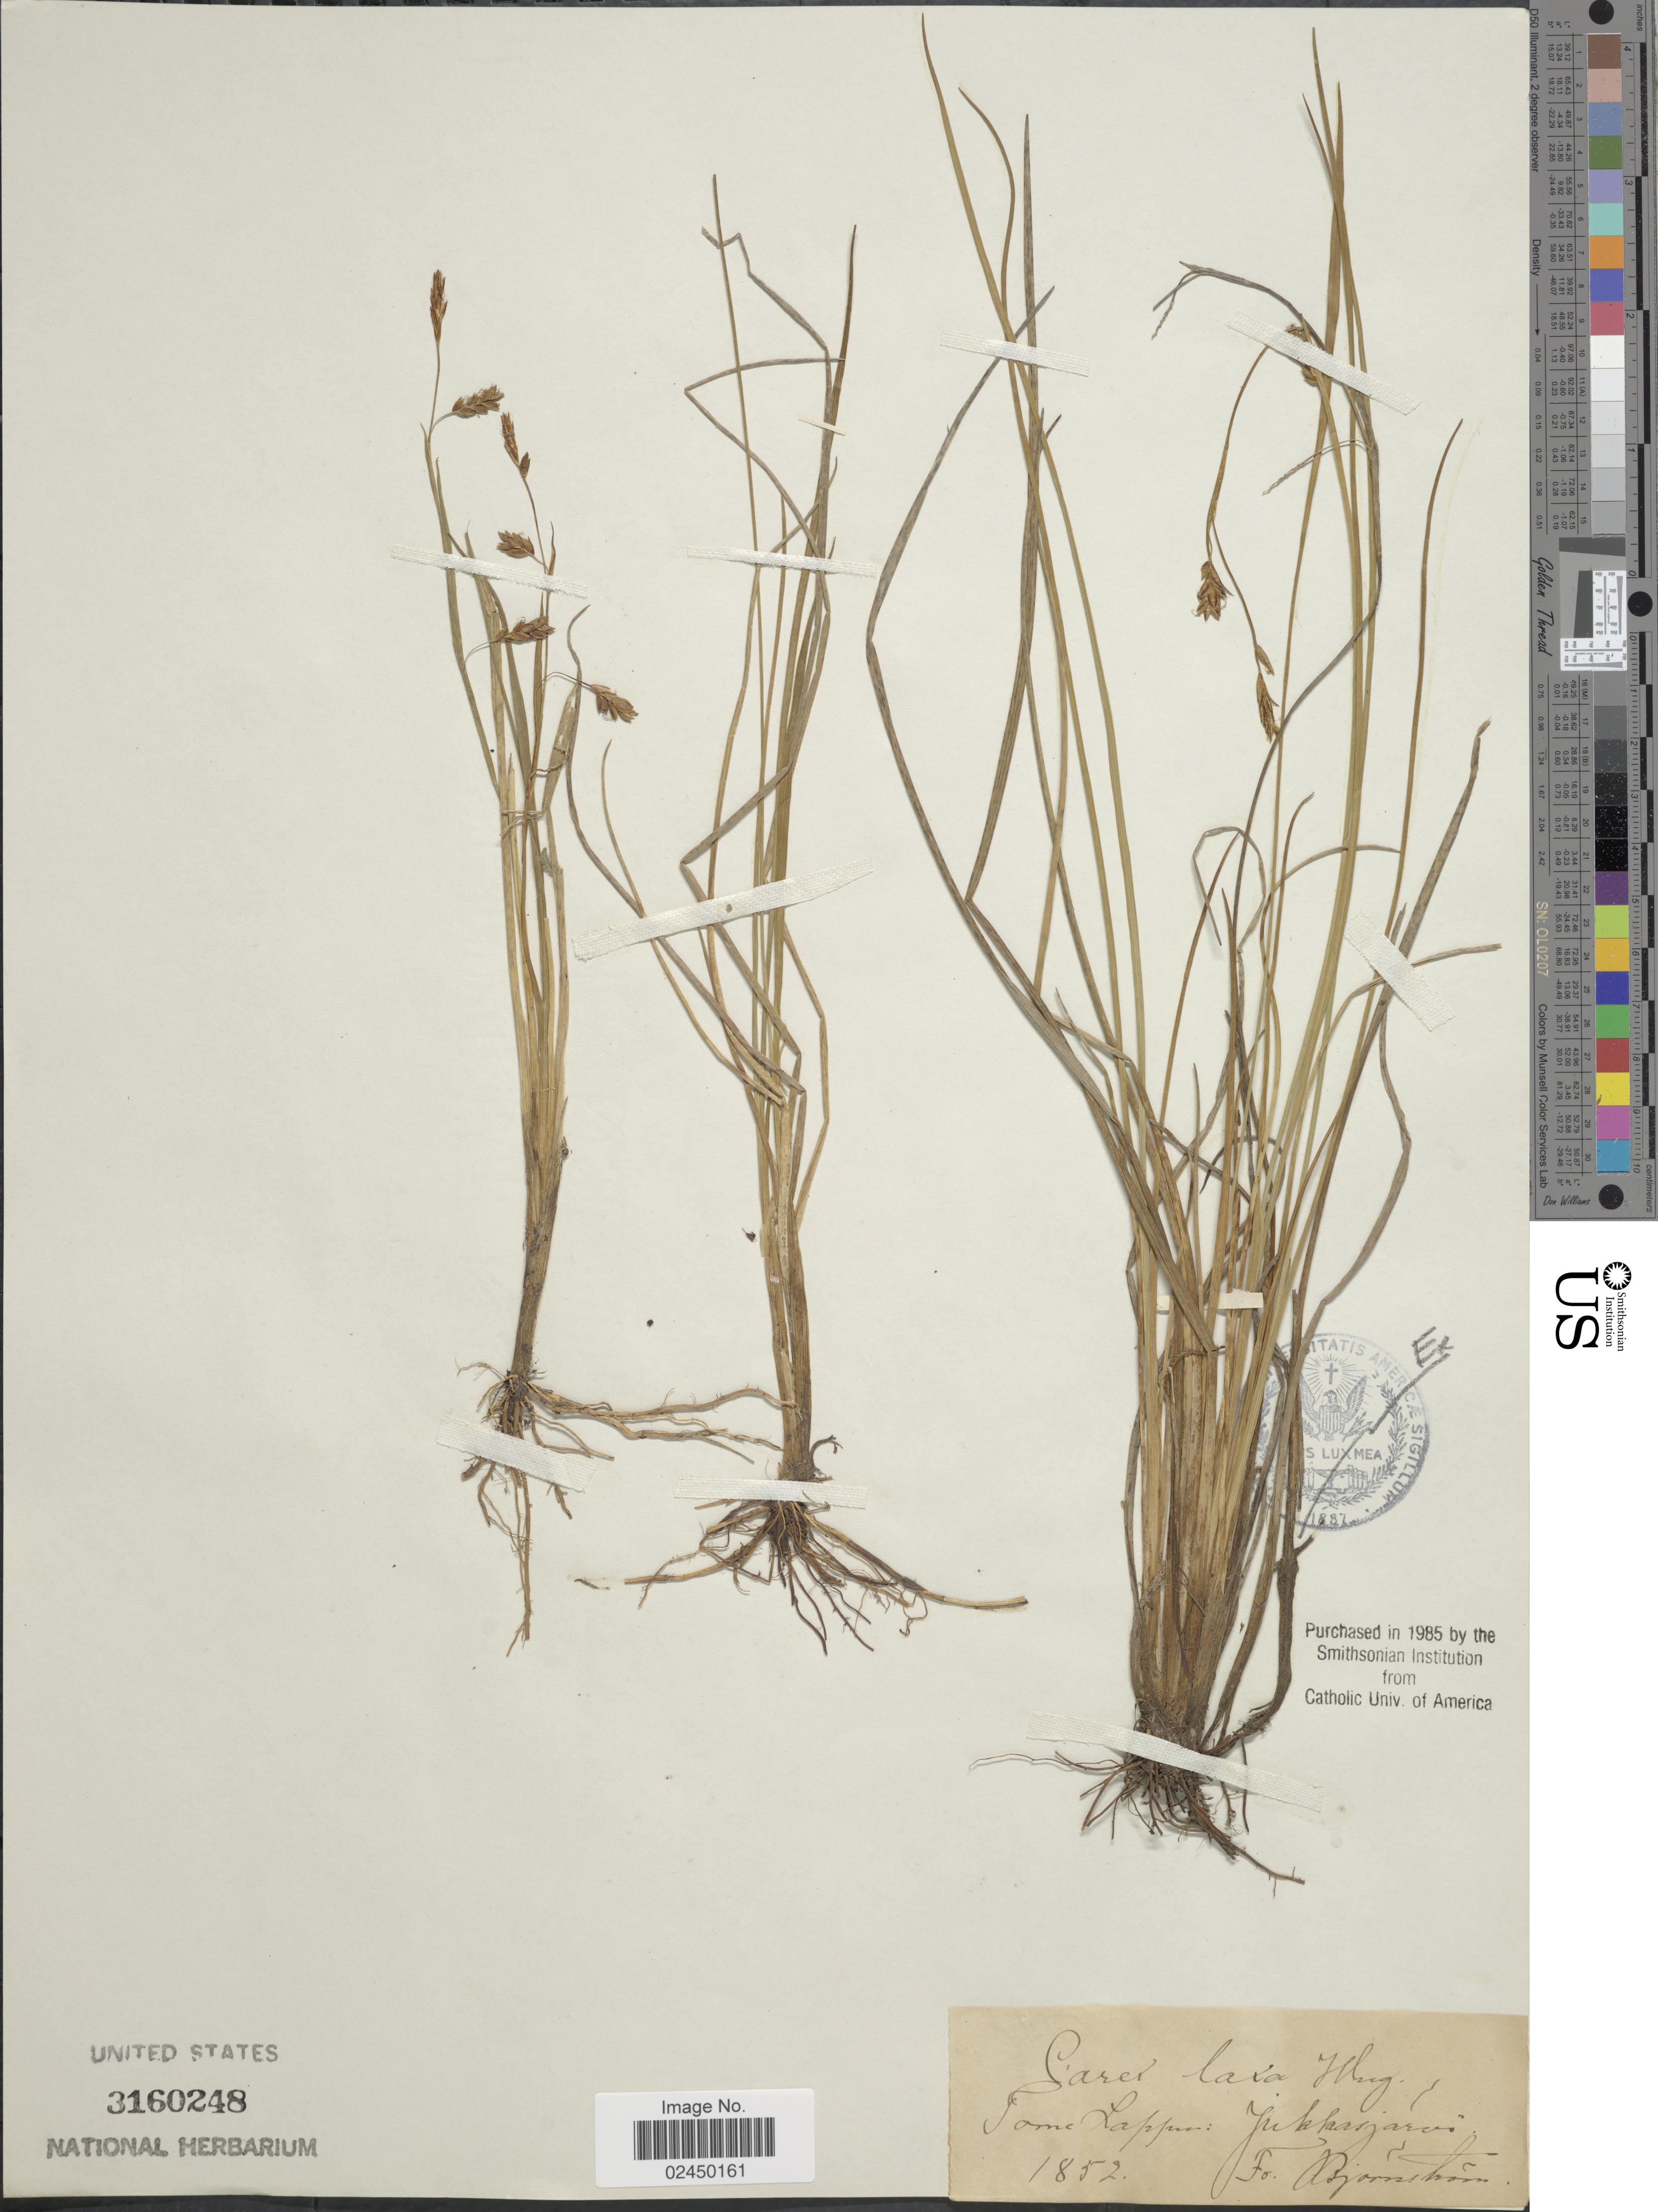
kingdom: Plantae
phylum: Tracheophyta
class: Liliopsida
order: Poales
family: Cyperaceae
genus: Carex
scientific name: Carex laxa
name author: Wahlenb.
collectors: F. Björnström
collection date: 1852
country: Sweden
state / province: Norrbotten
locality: Norrbotten. Tome Lappin: Jukkasjarvi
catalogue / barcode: US 3160248